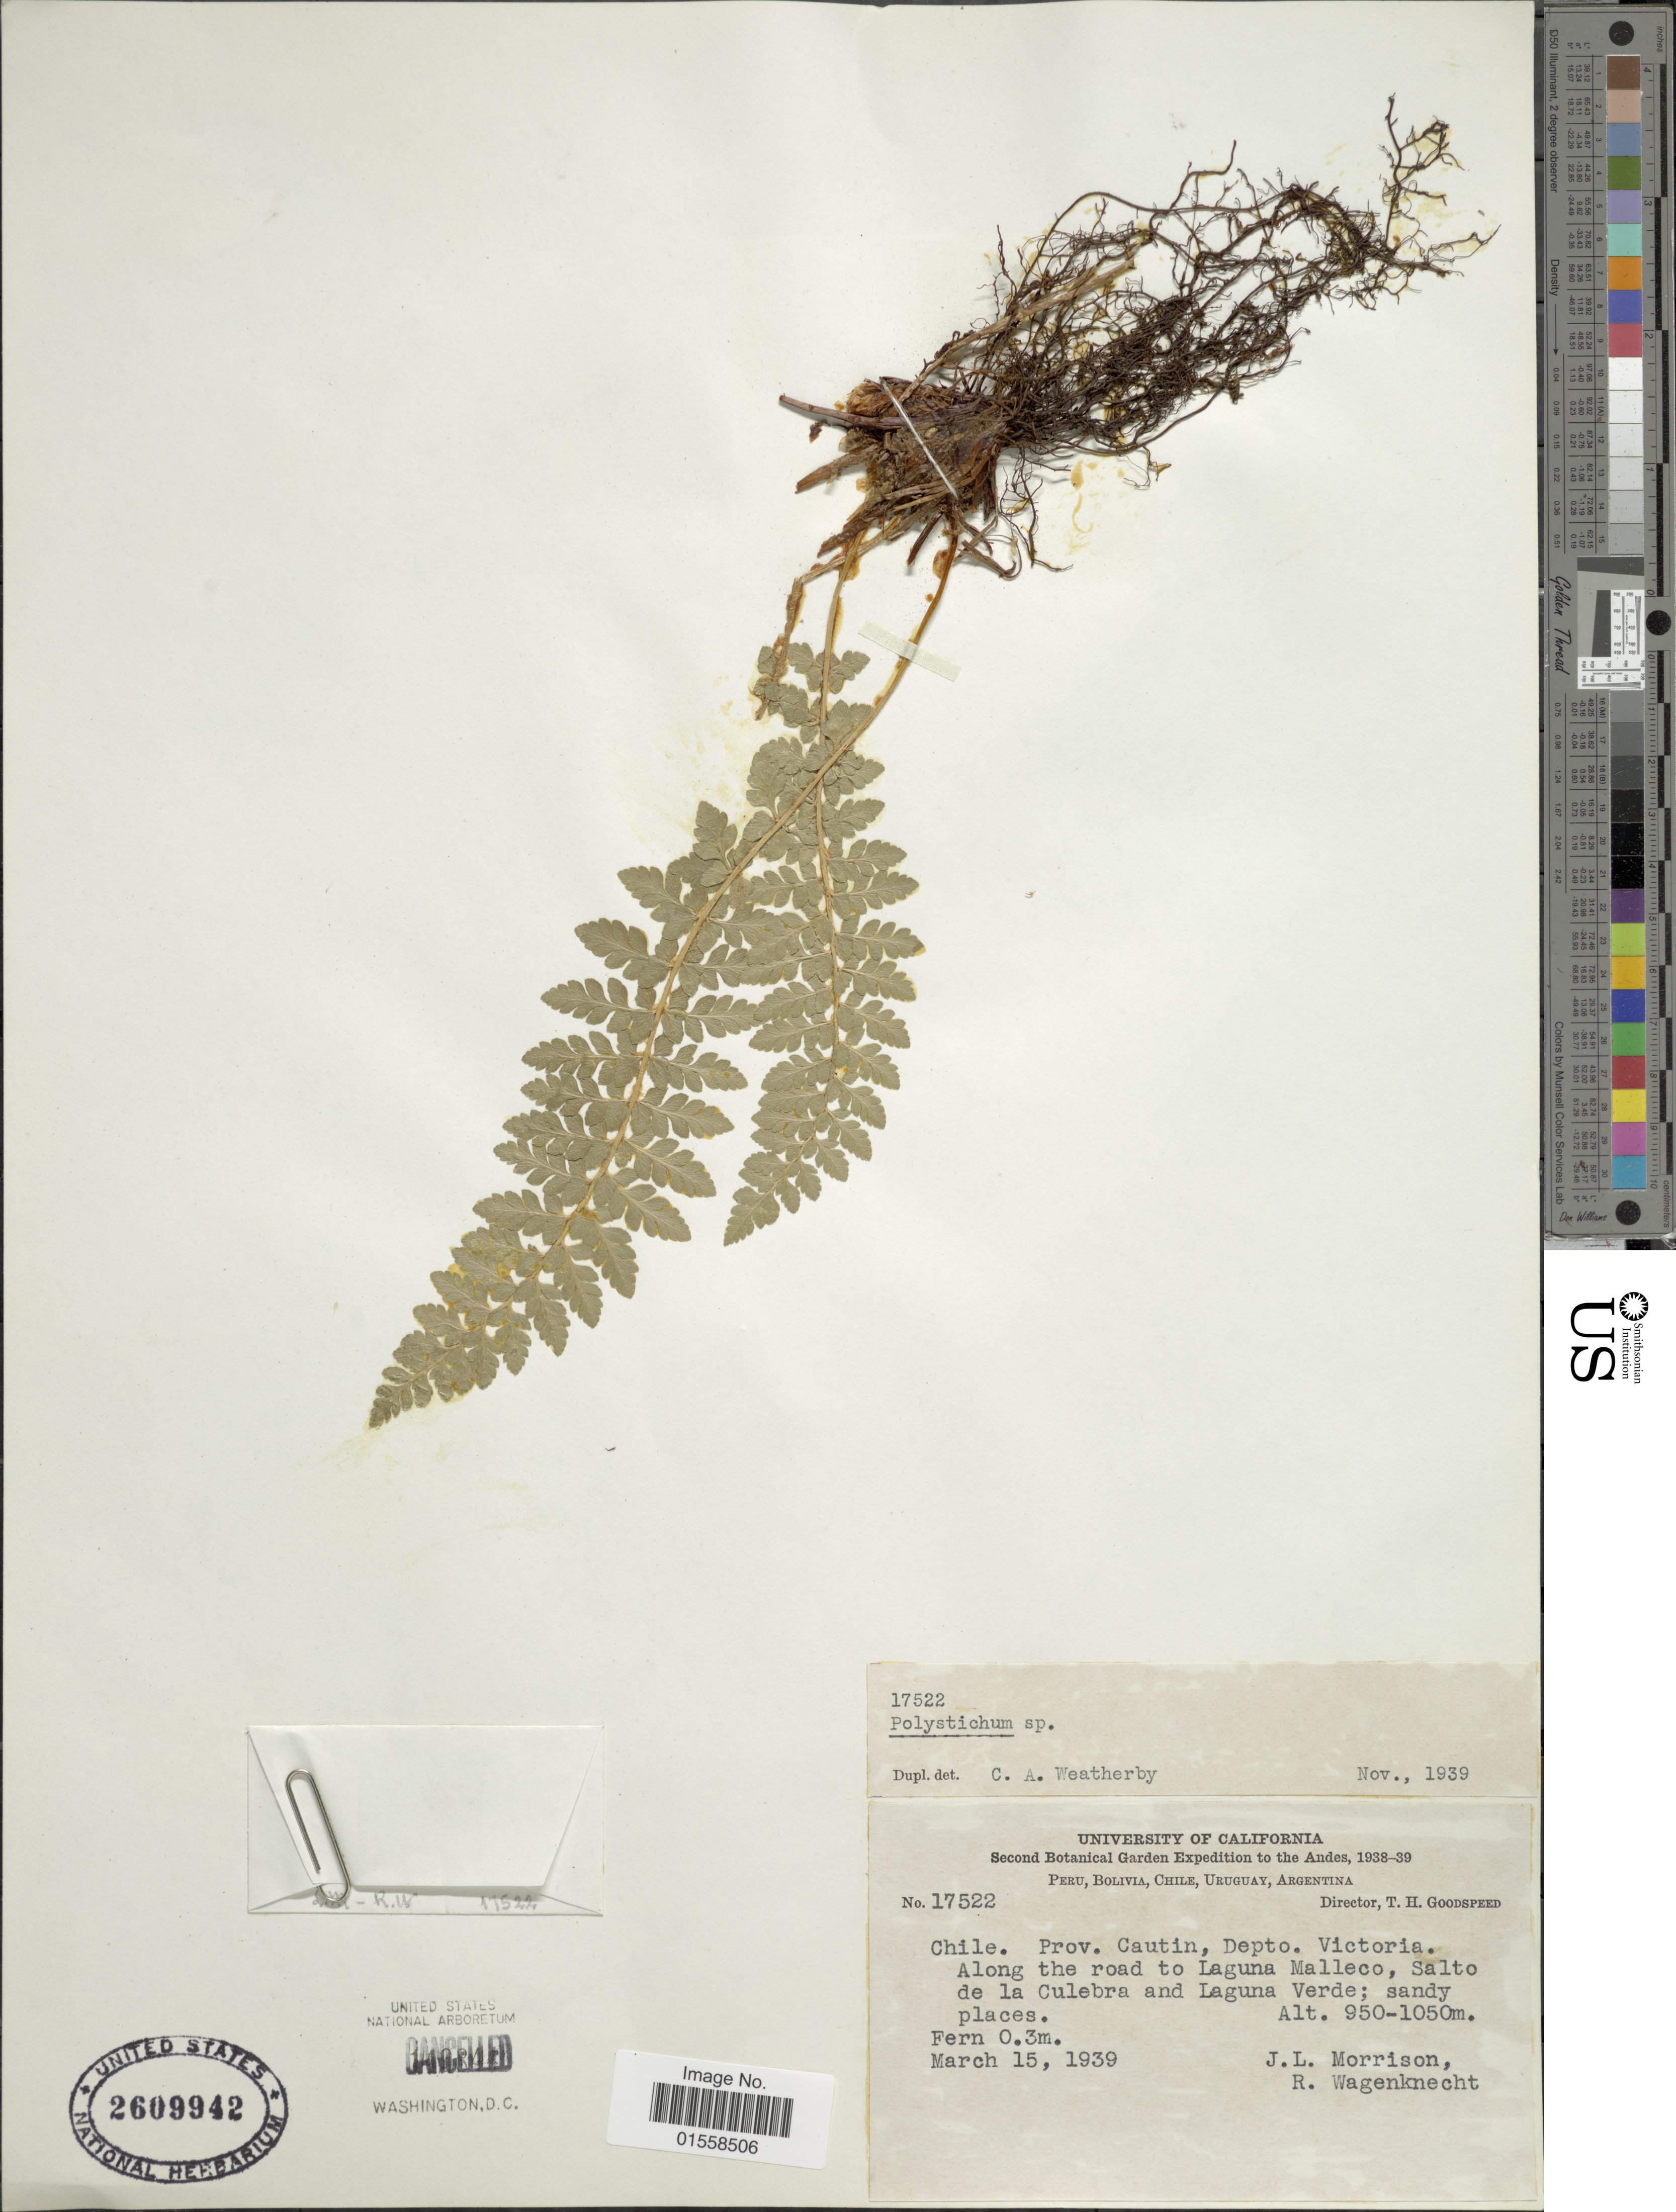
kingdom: Plantae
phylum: Tracheophyta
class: Polypodiopsida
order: Polypodiales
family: Dryopteridaceae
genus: Polystichum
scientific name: Polystichum sp.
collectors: J. L. Morrison & R. Wagenknecht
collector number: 17522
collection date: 1939-03-15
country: Chile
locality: Chile. Prov. Cautin, Depto. Victoria. Along the road to Laguna Malleco, Salto de la Culebra and Laguna Verde.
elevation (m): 950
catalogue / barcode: US 2609942